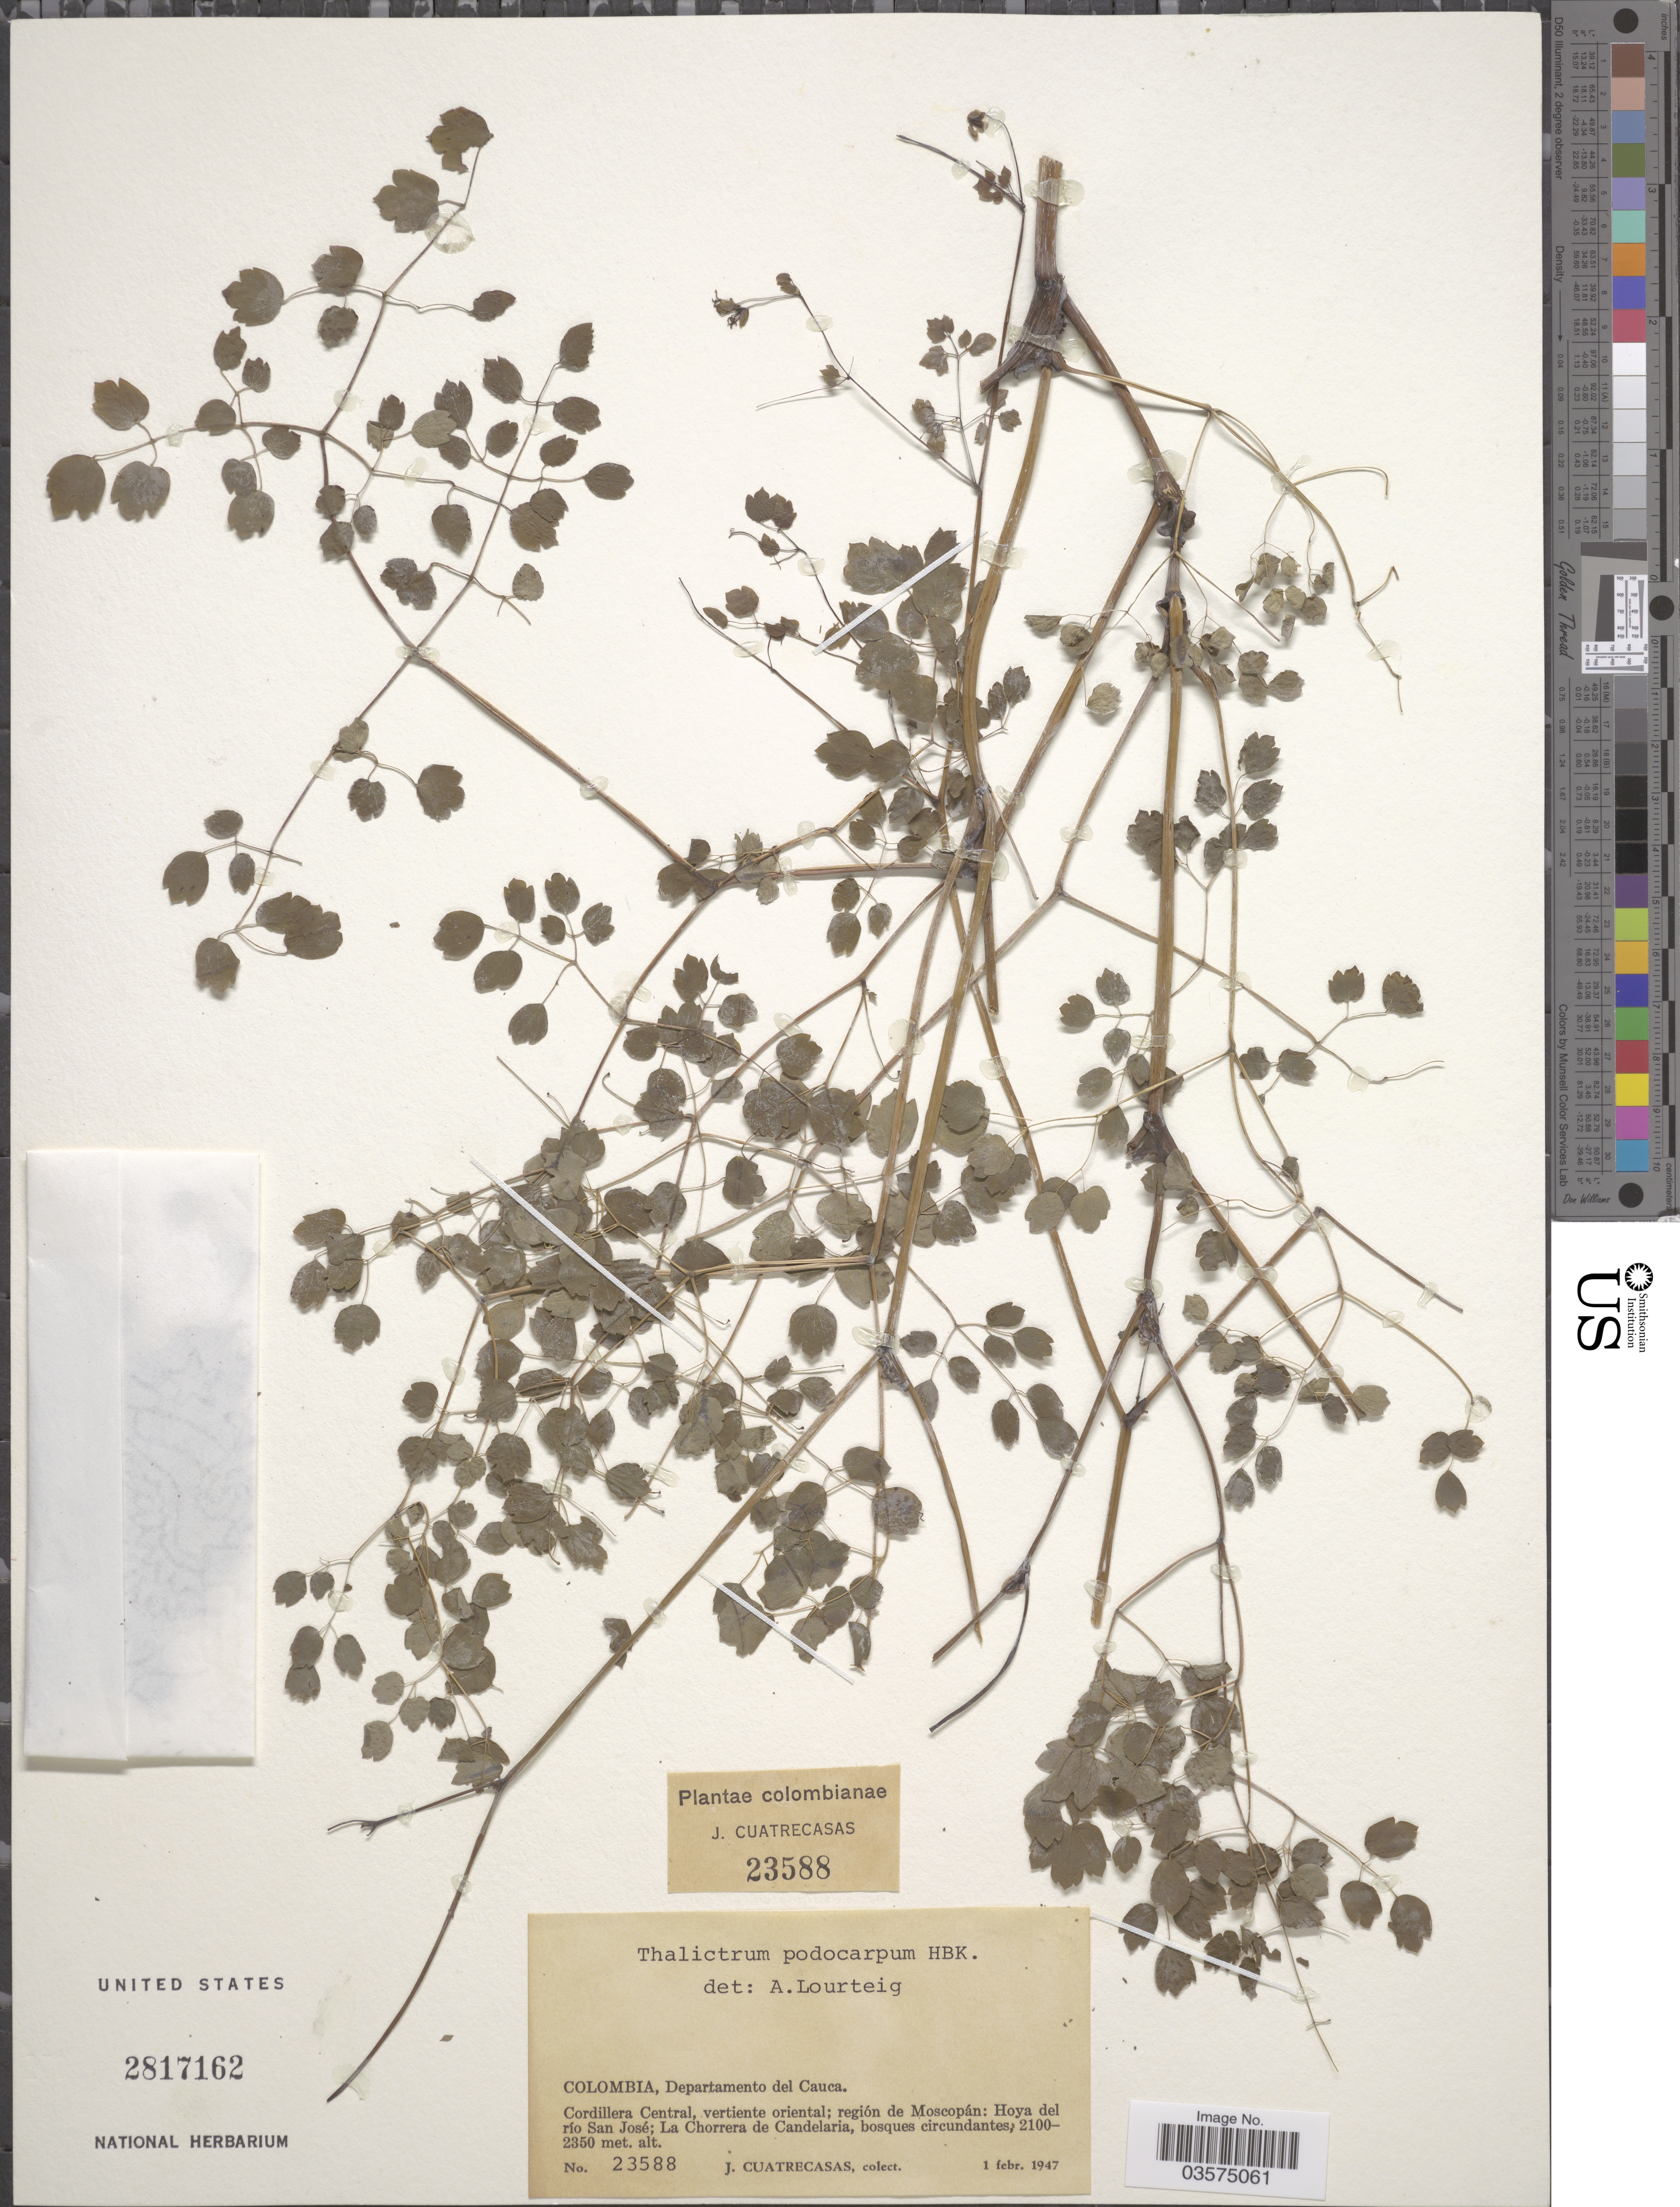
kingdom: Plantae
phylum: Tracheophyta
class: Magnoliopsida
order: Ranunculales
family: Ranunculaceae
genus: Thalictrum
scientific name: Thalictrum podocarpum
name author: Kunth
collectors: J. Cuatrecasas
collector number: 23588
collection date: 1947-02-01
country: Colombia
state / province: Cauca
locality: Departamento del Cauca. Cordillera Central, vertiente oriental; región de Moscopán: Hoya del río San José; La Chorrera de Candelaria.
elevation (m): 2100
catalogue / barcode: US 2817162